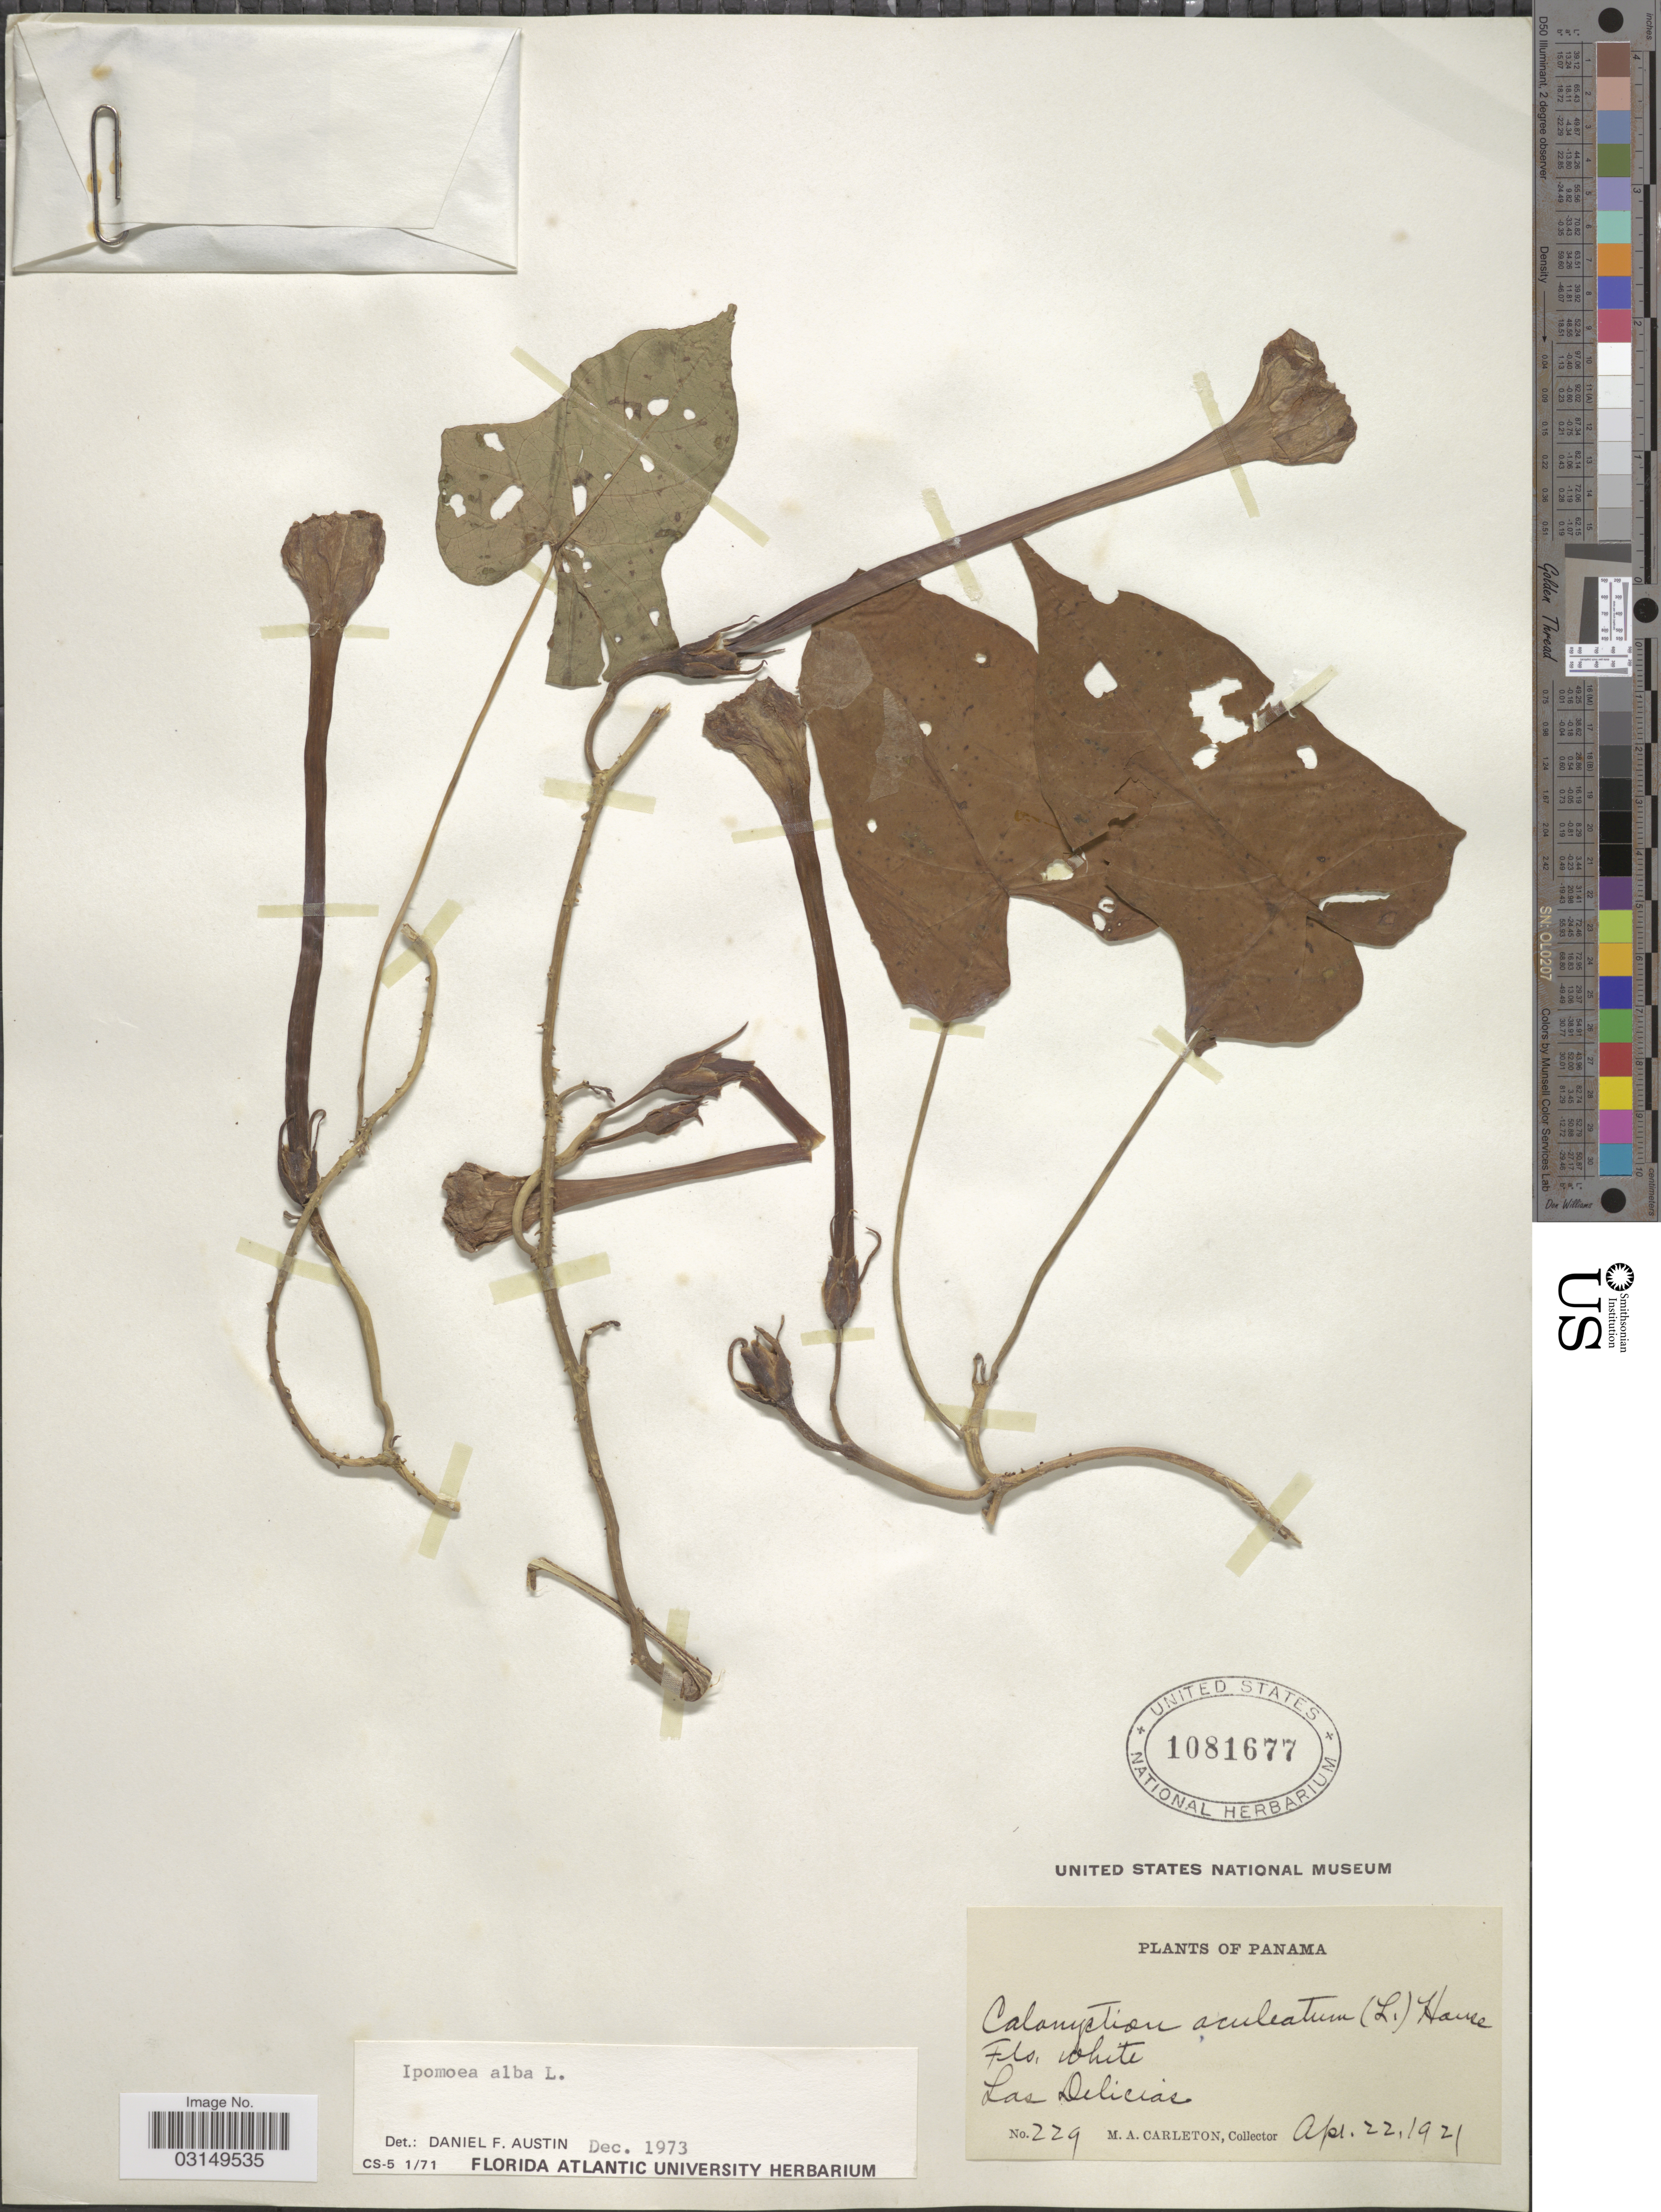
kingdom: Plantae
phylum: Tracheophyta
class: Magnoliopsida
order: Solanales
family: Convolvulaceae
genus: Ipomoea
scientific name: Ipomoea alba L.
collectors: M. A. Carleton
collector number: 229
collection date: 1921-04-22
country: Panama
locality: Las Delicias.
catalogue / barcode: US 1081677